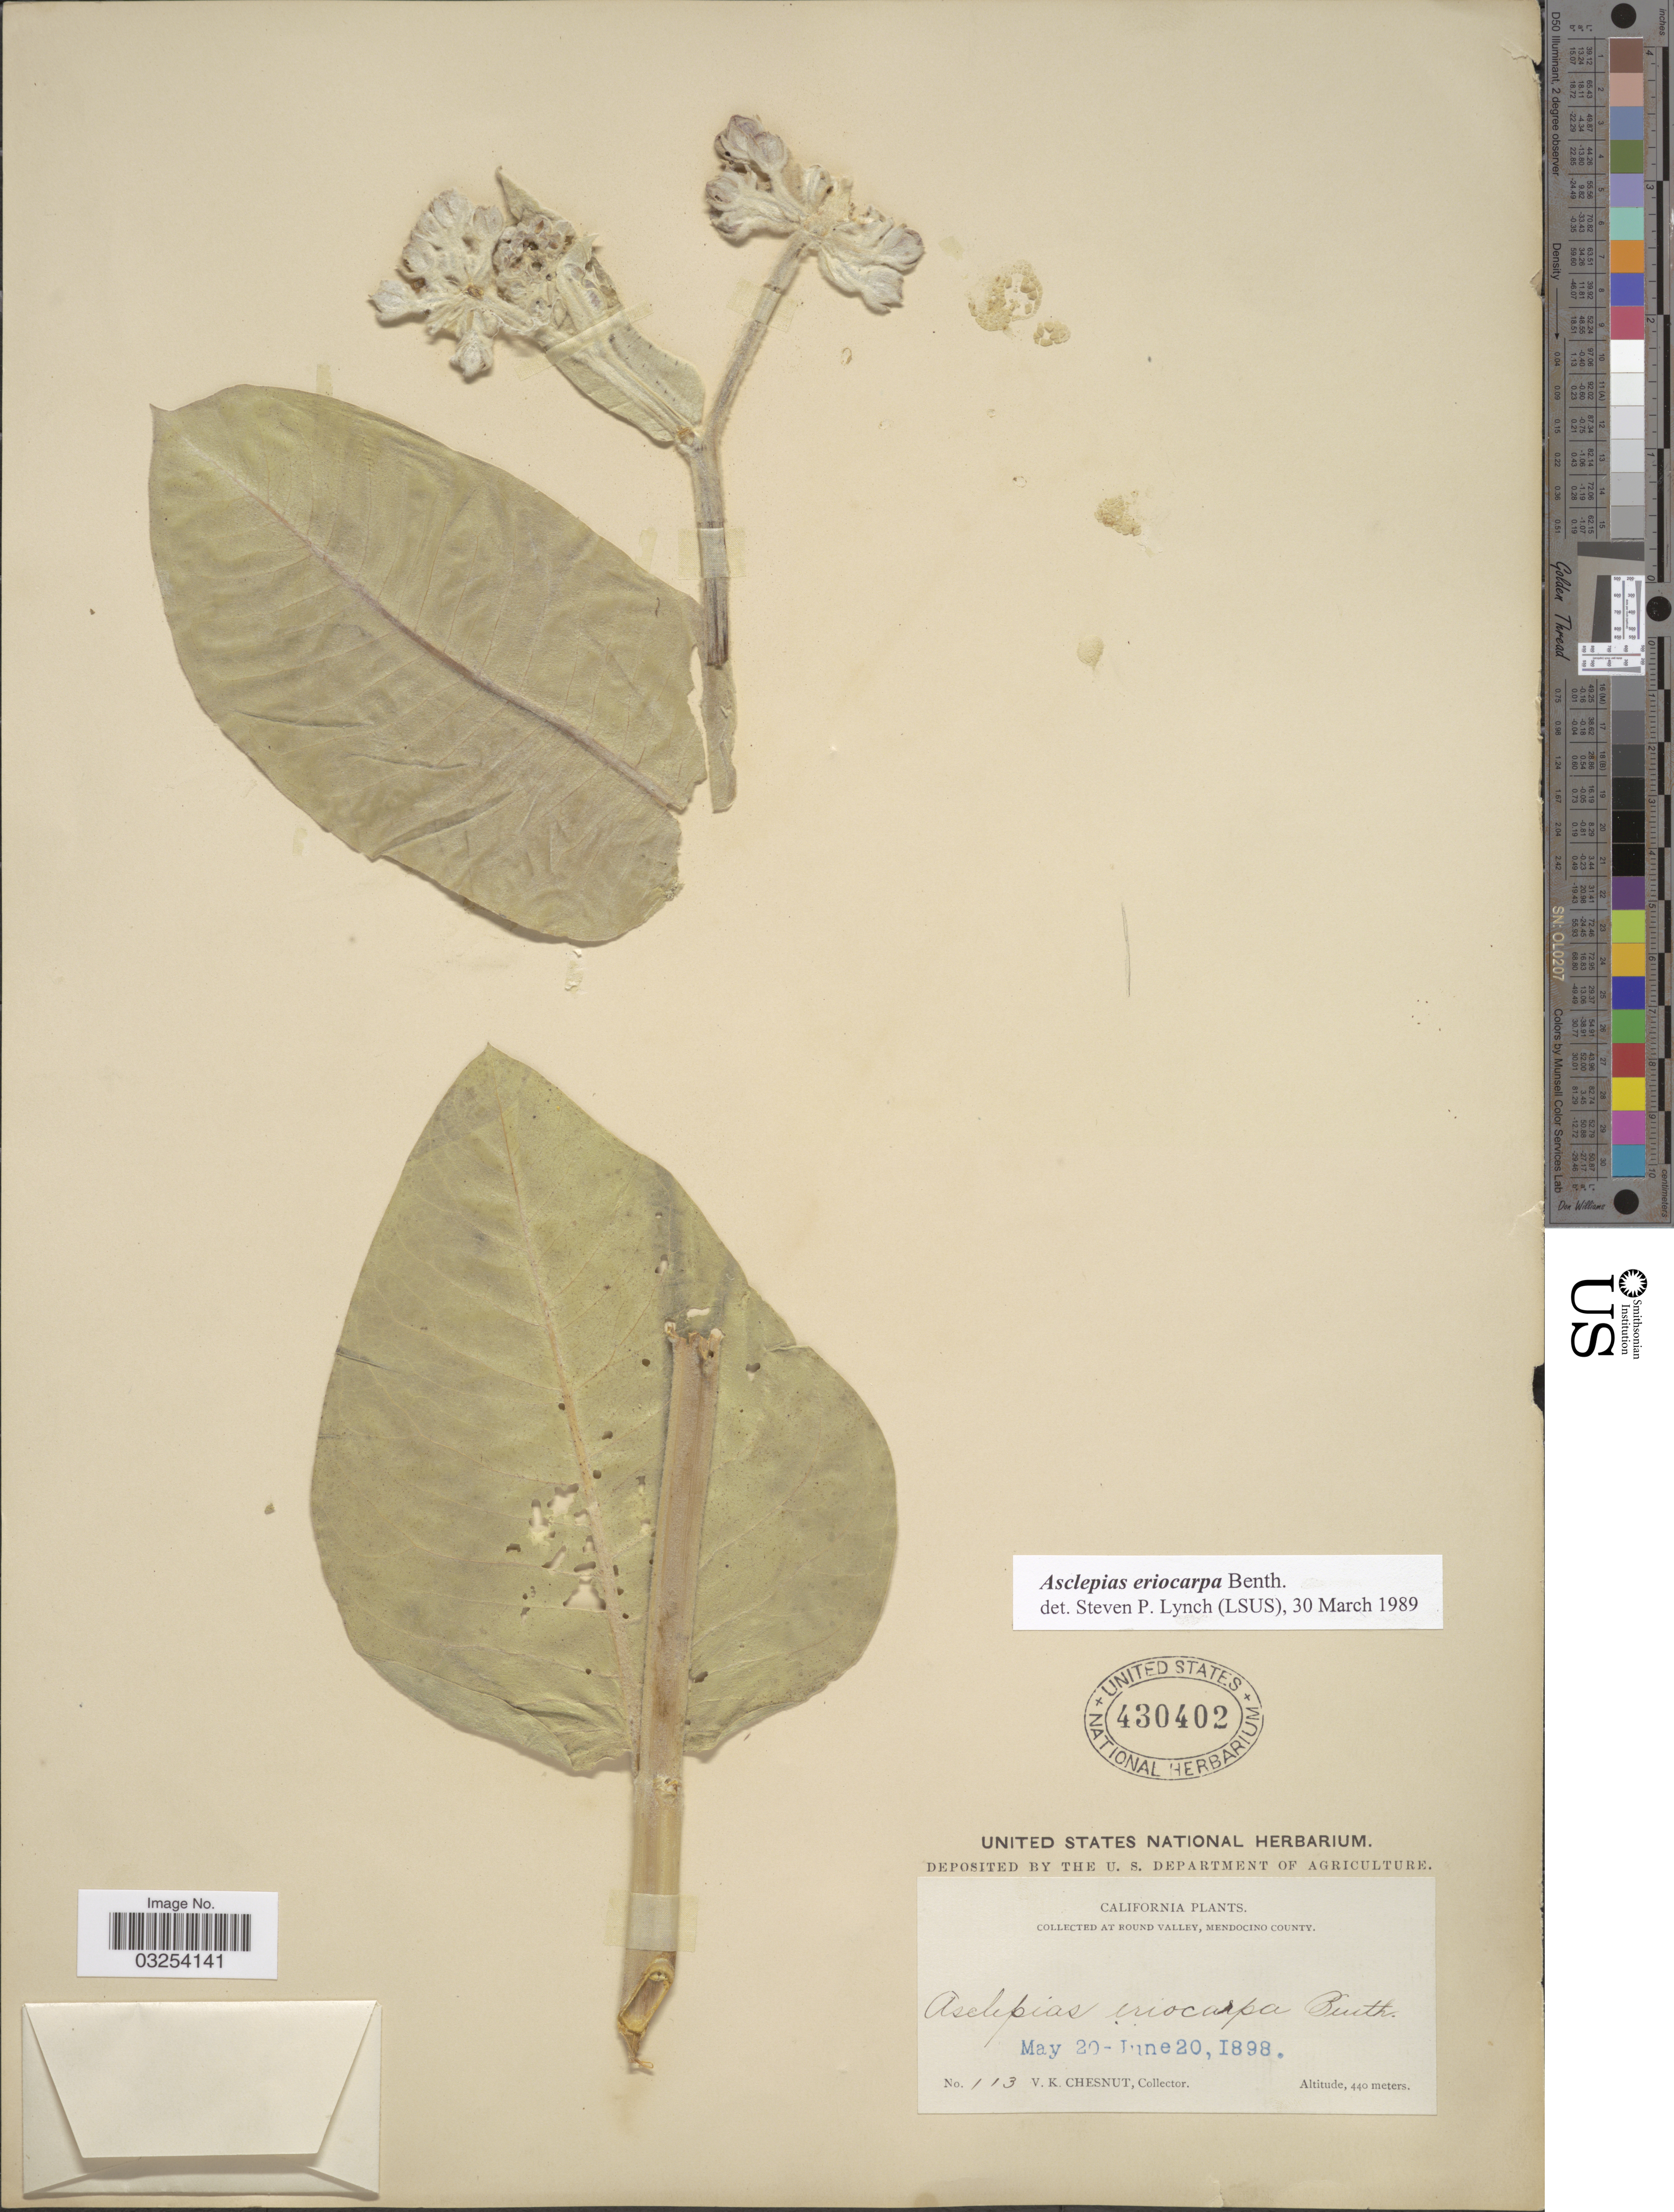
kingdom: Plantae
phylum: Tracheophyta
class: Magnoliopsida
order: Gentianales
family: Apocynaceae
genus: Asclepias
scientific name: Asclepias eriocarpa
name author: Benth.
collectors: V. Chesnut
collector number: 113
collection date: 1898-05-20/1898-06-20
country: United States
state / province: California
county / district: Mendocino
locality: At Round Valley, Mendocino County.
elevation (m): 440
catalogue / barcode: US 430402